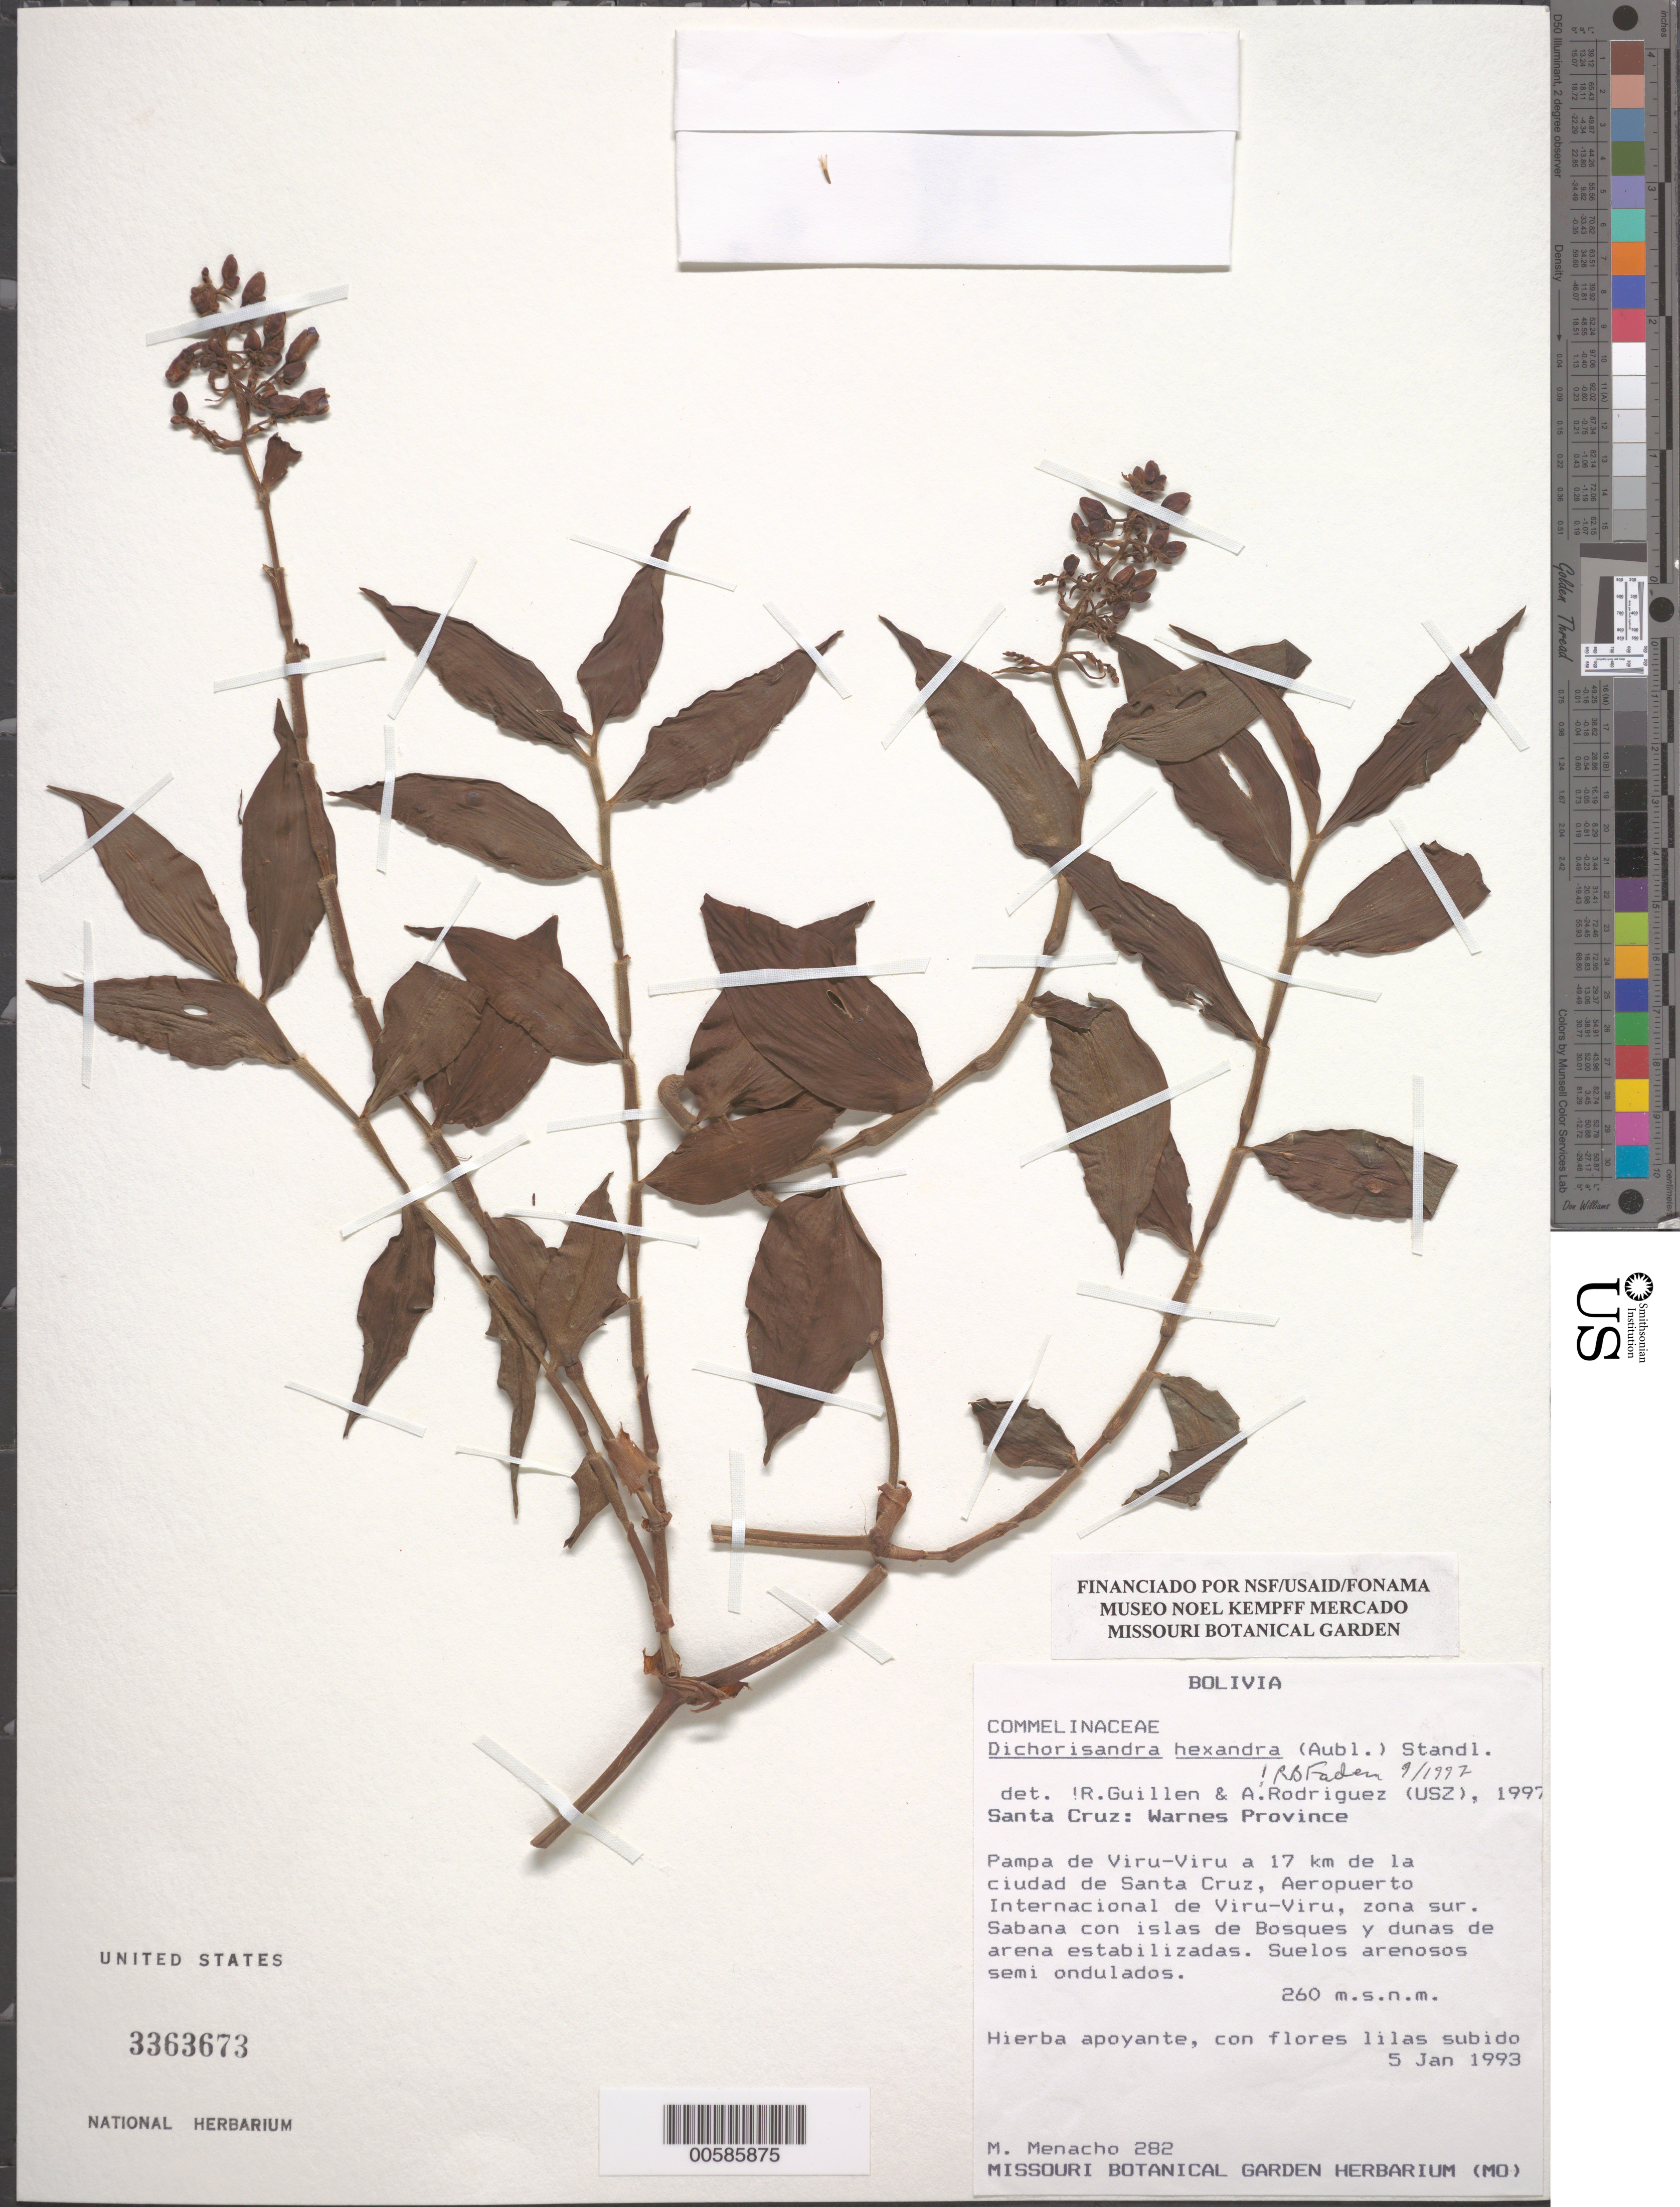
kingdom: Plantae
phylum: Tracheophyta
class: Liliopsida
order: Commelinales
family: Commelinaceae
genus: Dichorisandra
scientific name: Dichorisandra hexandra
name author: (Aubl.) Standl.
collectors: M. Menacho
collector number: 282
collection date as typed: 05 Jan 1993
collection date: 1993-01-05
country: Bolivia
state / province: Santa Cruz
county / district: Warnes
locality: Pampa de Viru-Viru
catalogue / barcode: US 3363673